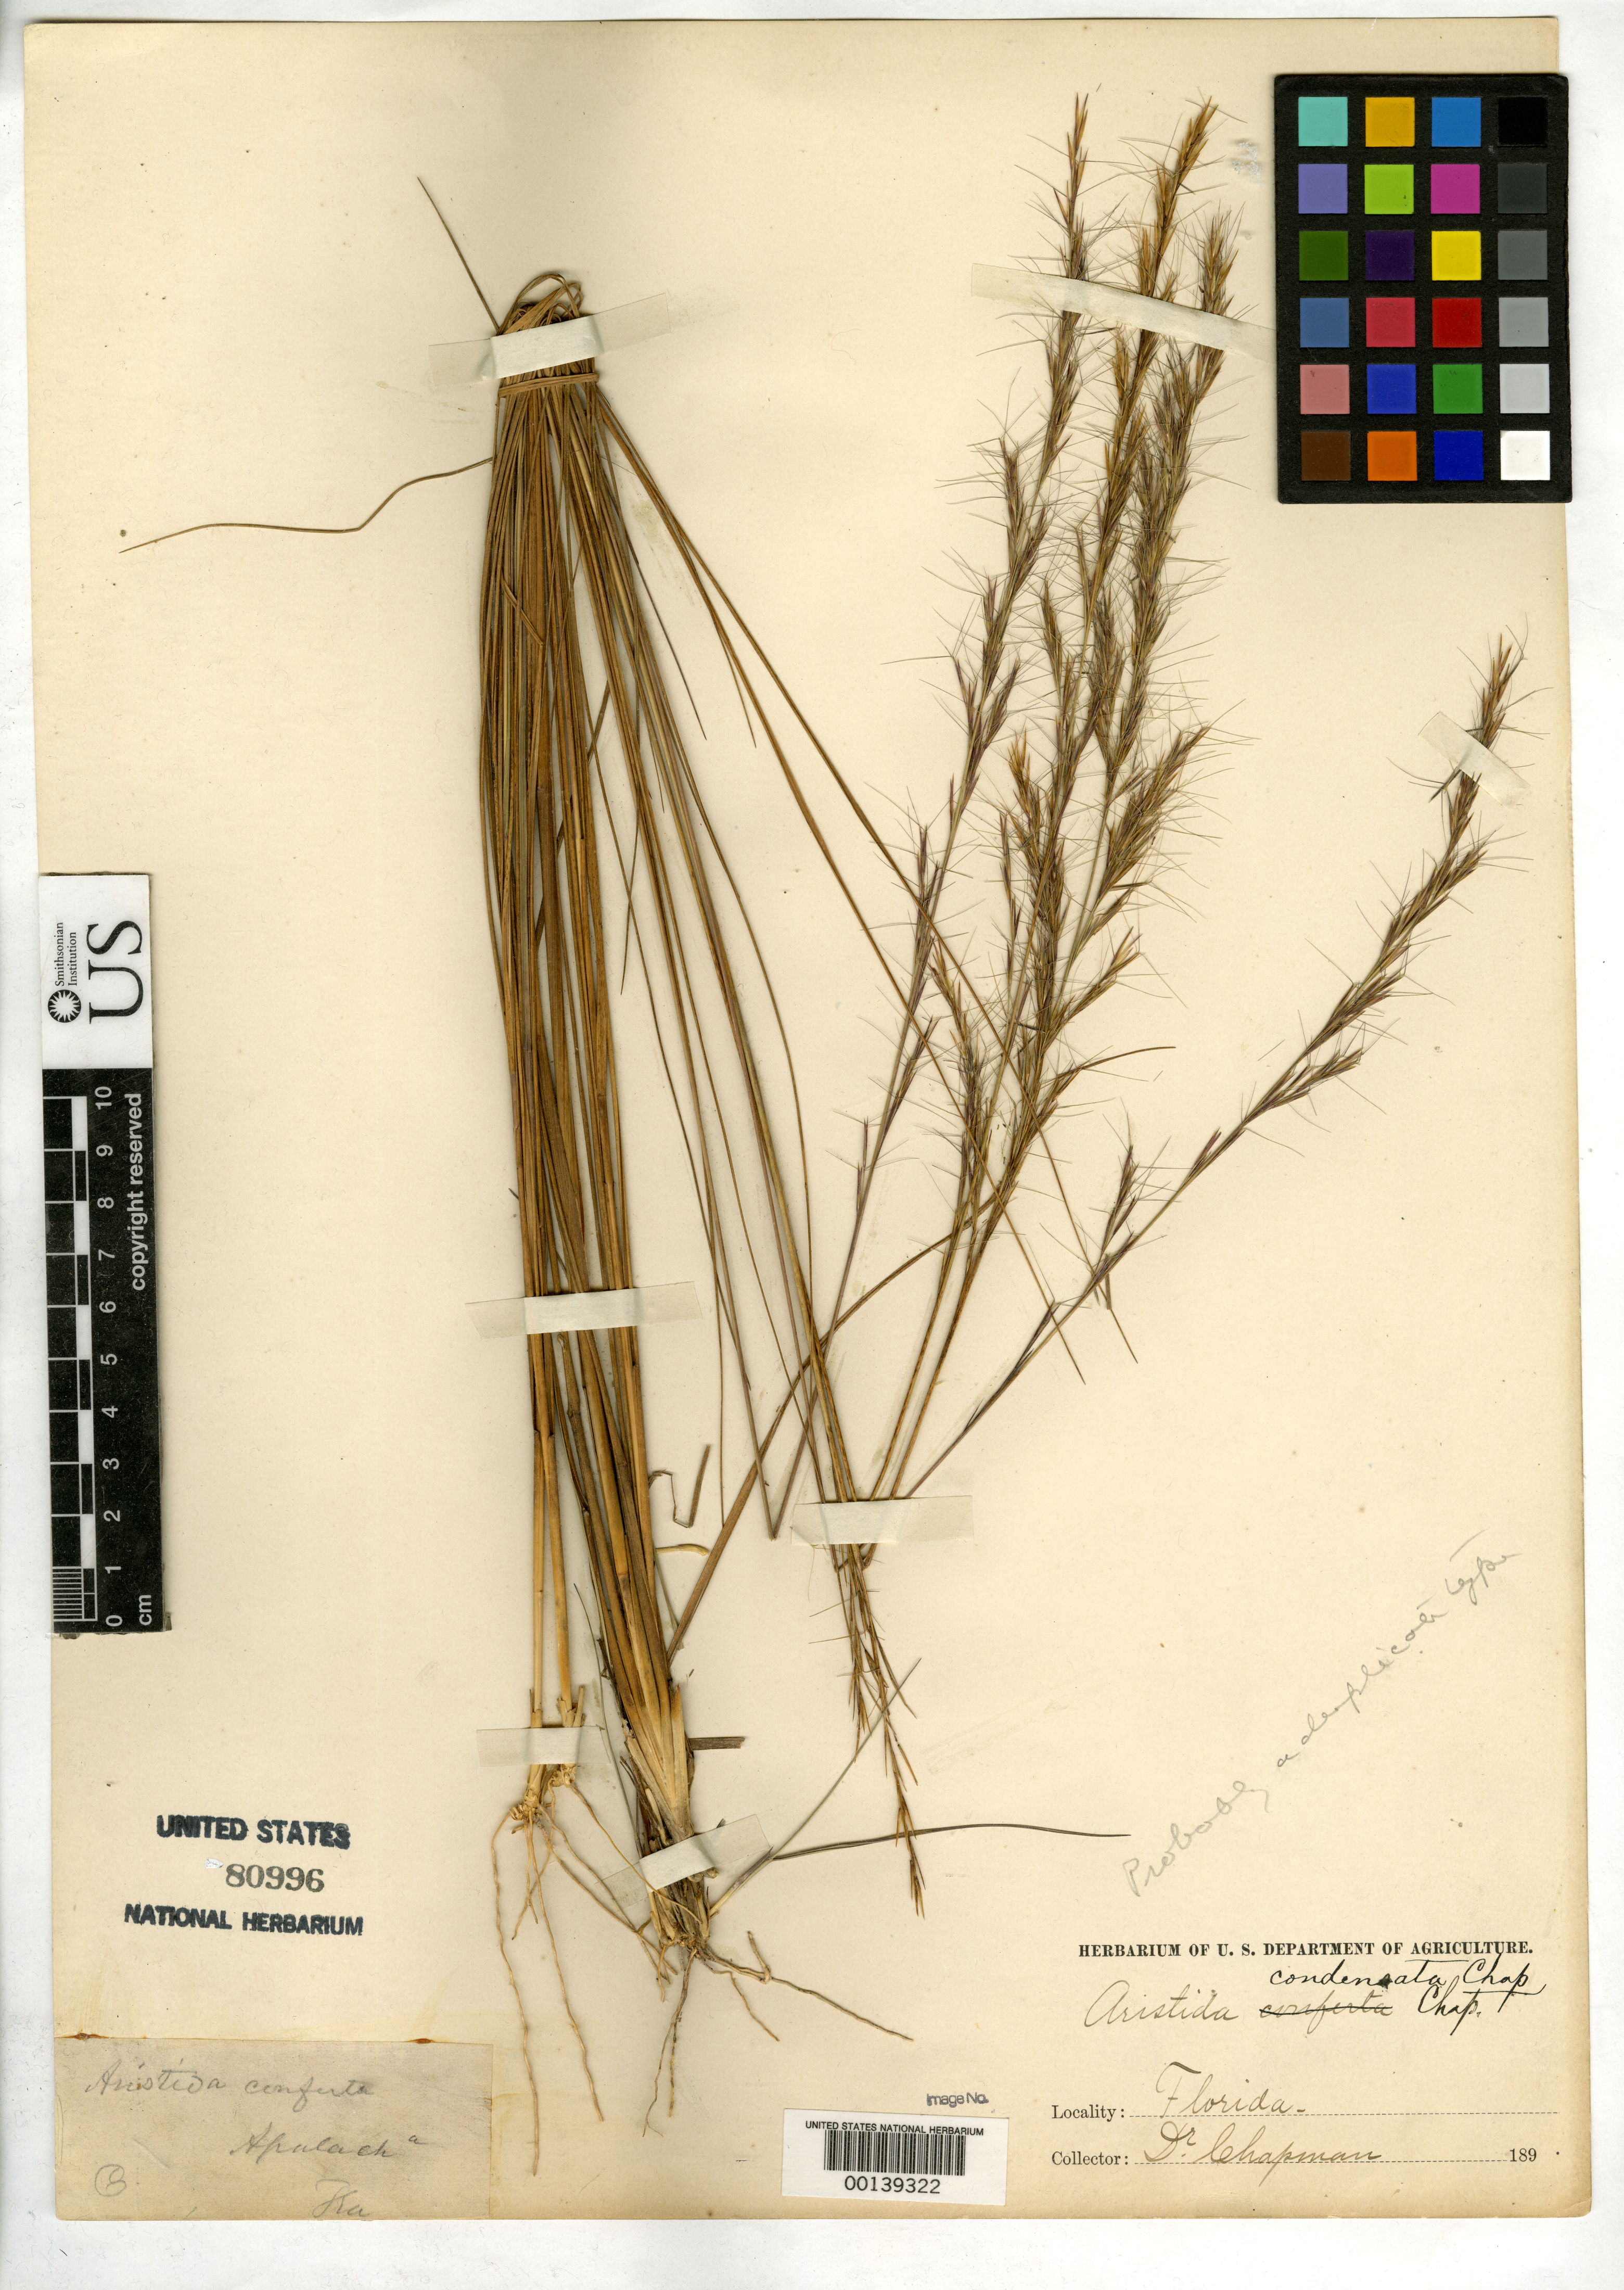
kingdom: Plantae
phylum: Tracheophyta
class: Liliopsida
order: Poales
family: Poaceae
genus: Aristida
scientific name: Aristida condensata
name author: Chapm.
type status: Isotype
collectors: A. W. Chapman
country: United States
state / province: Florida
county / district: Franklin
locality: Apalachicola.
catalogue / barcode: US 80996